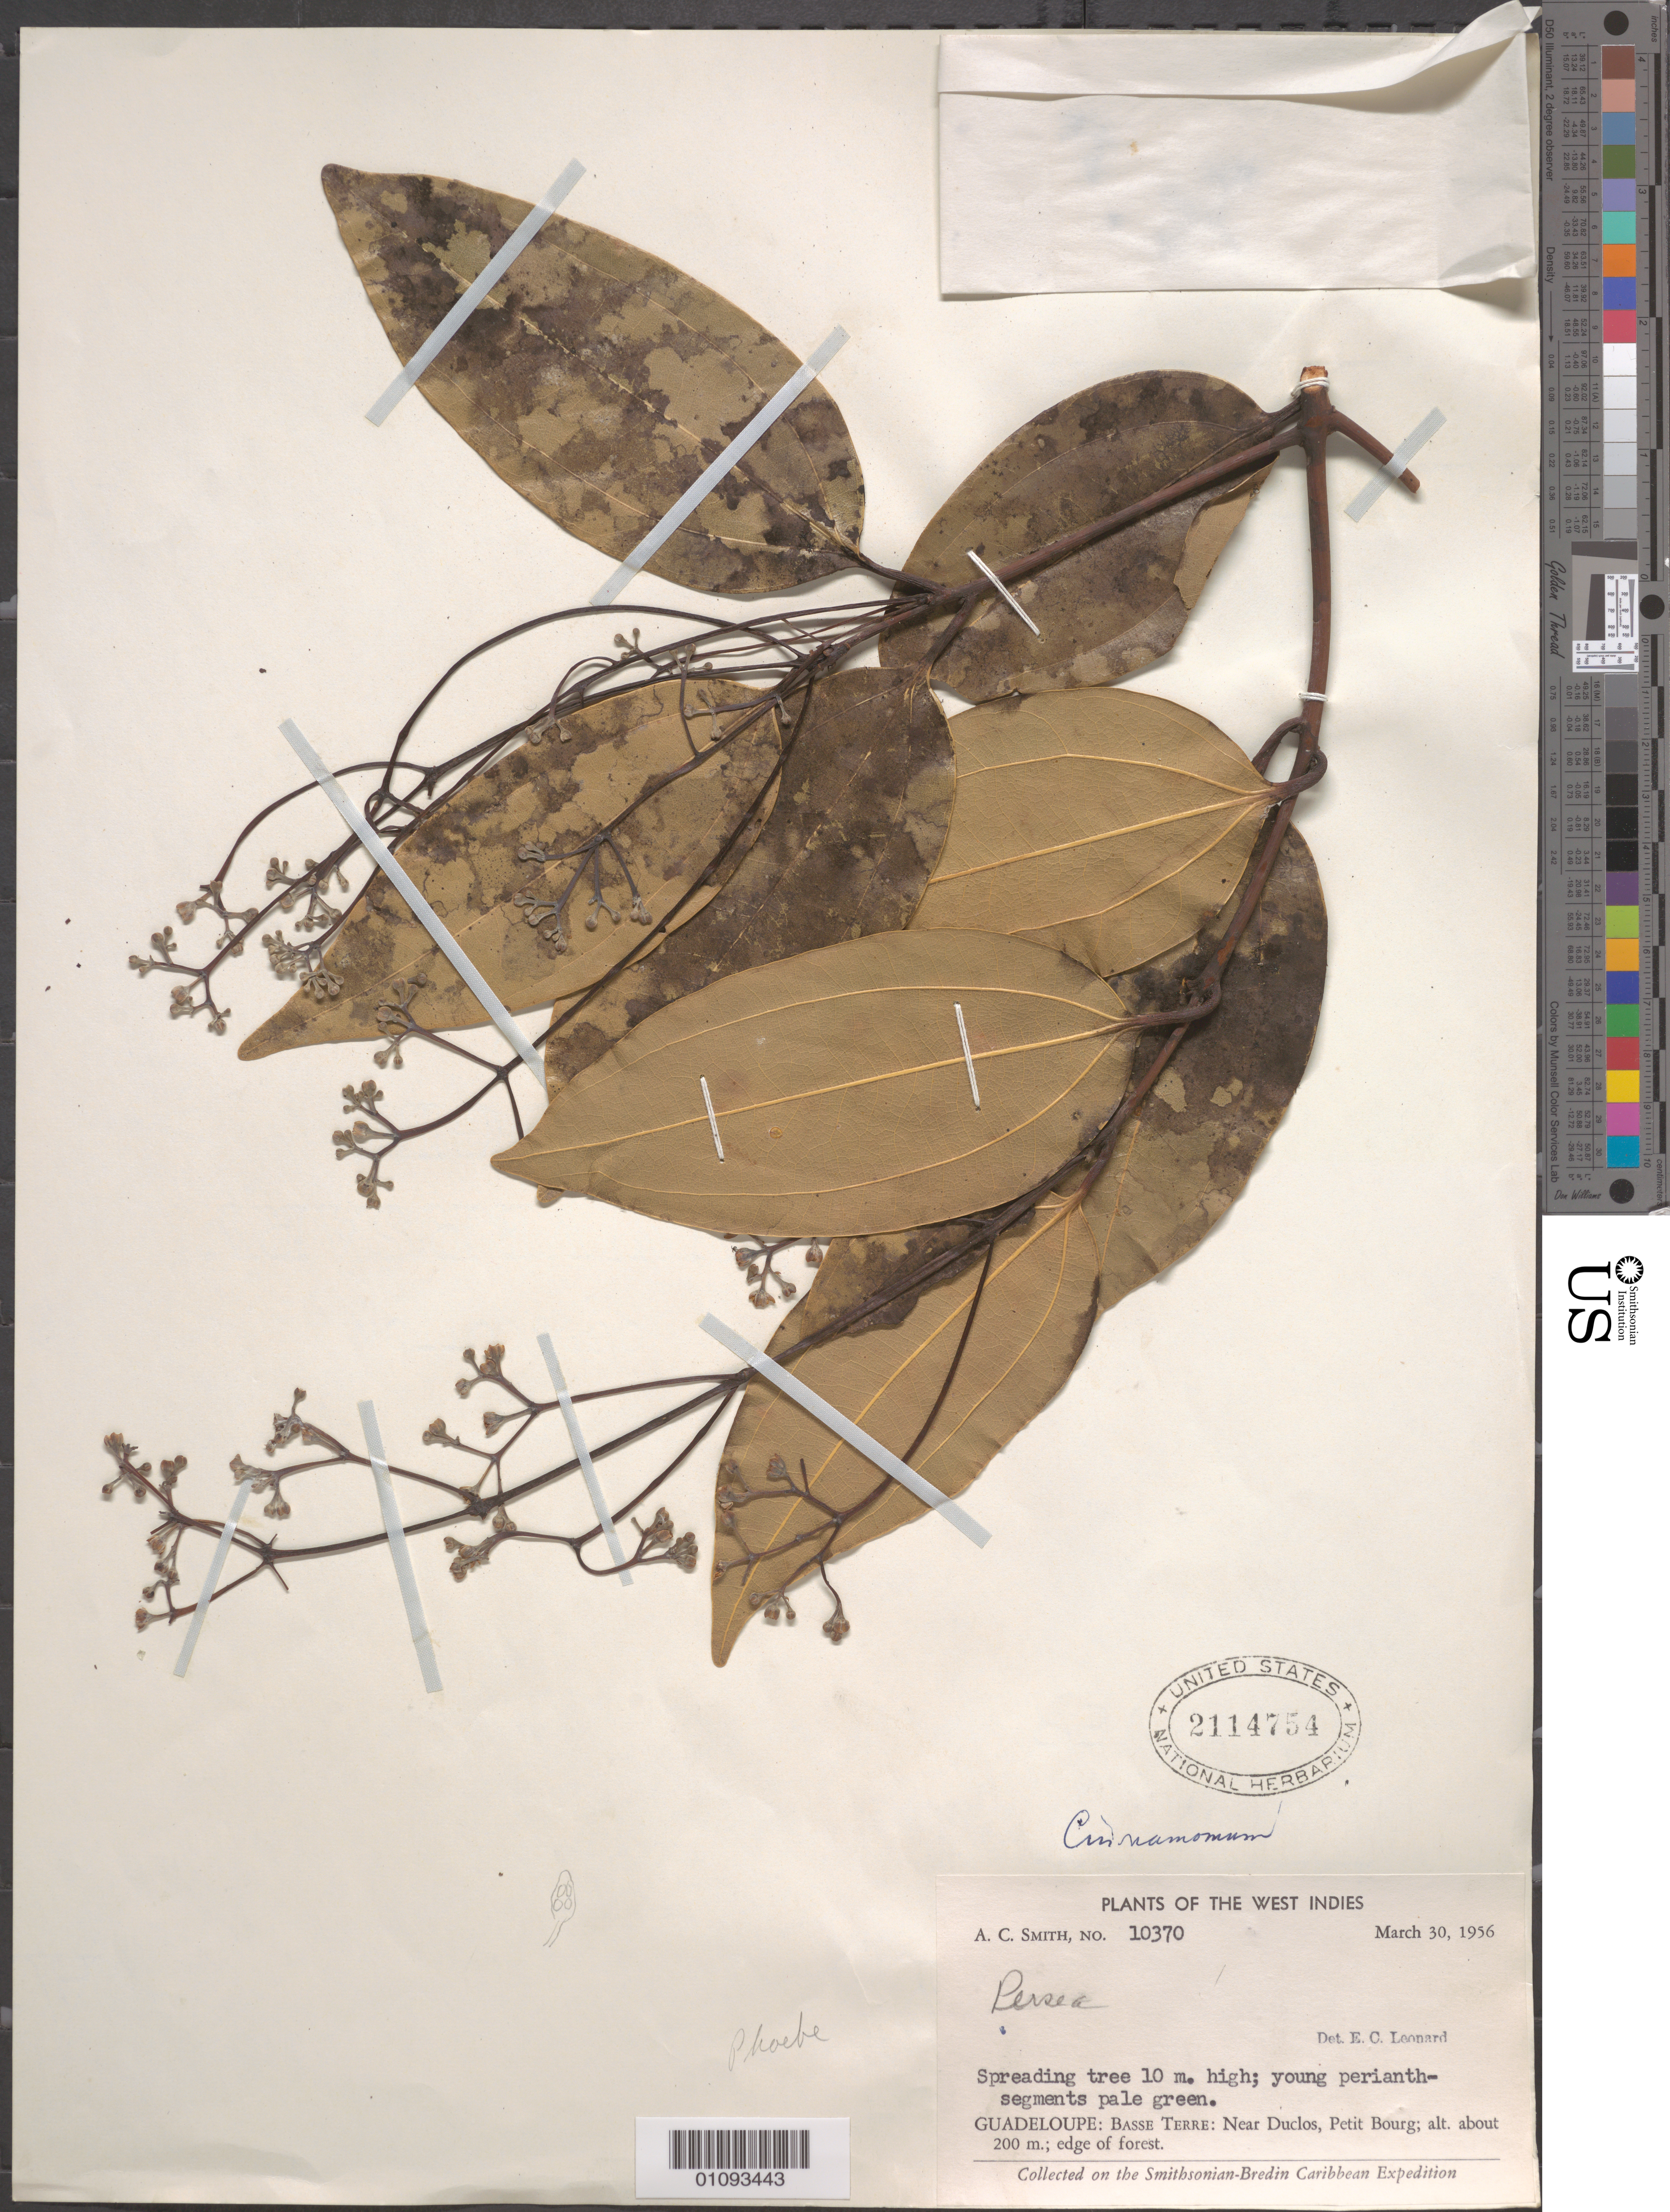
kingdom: Plantae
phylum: Tracheophyta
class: Magnoliopsida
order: Laurales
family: Lauraceae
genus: Cinnamomum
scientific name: Cinnamomum verum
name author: J. Presl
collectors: A. C. Smith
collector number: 10370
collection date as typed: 30 Mar 1956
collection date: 1956-03-30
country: Guadeloupe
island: Basse Terre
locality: Near Duclos, Petit Bourg.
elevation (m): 200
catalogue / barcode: US 2114754